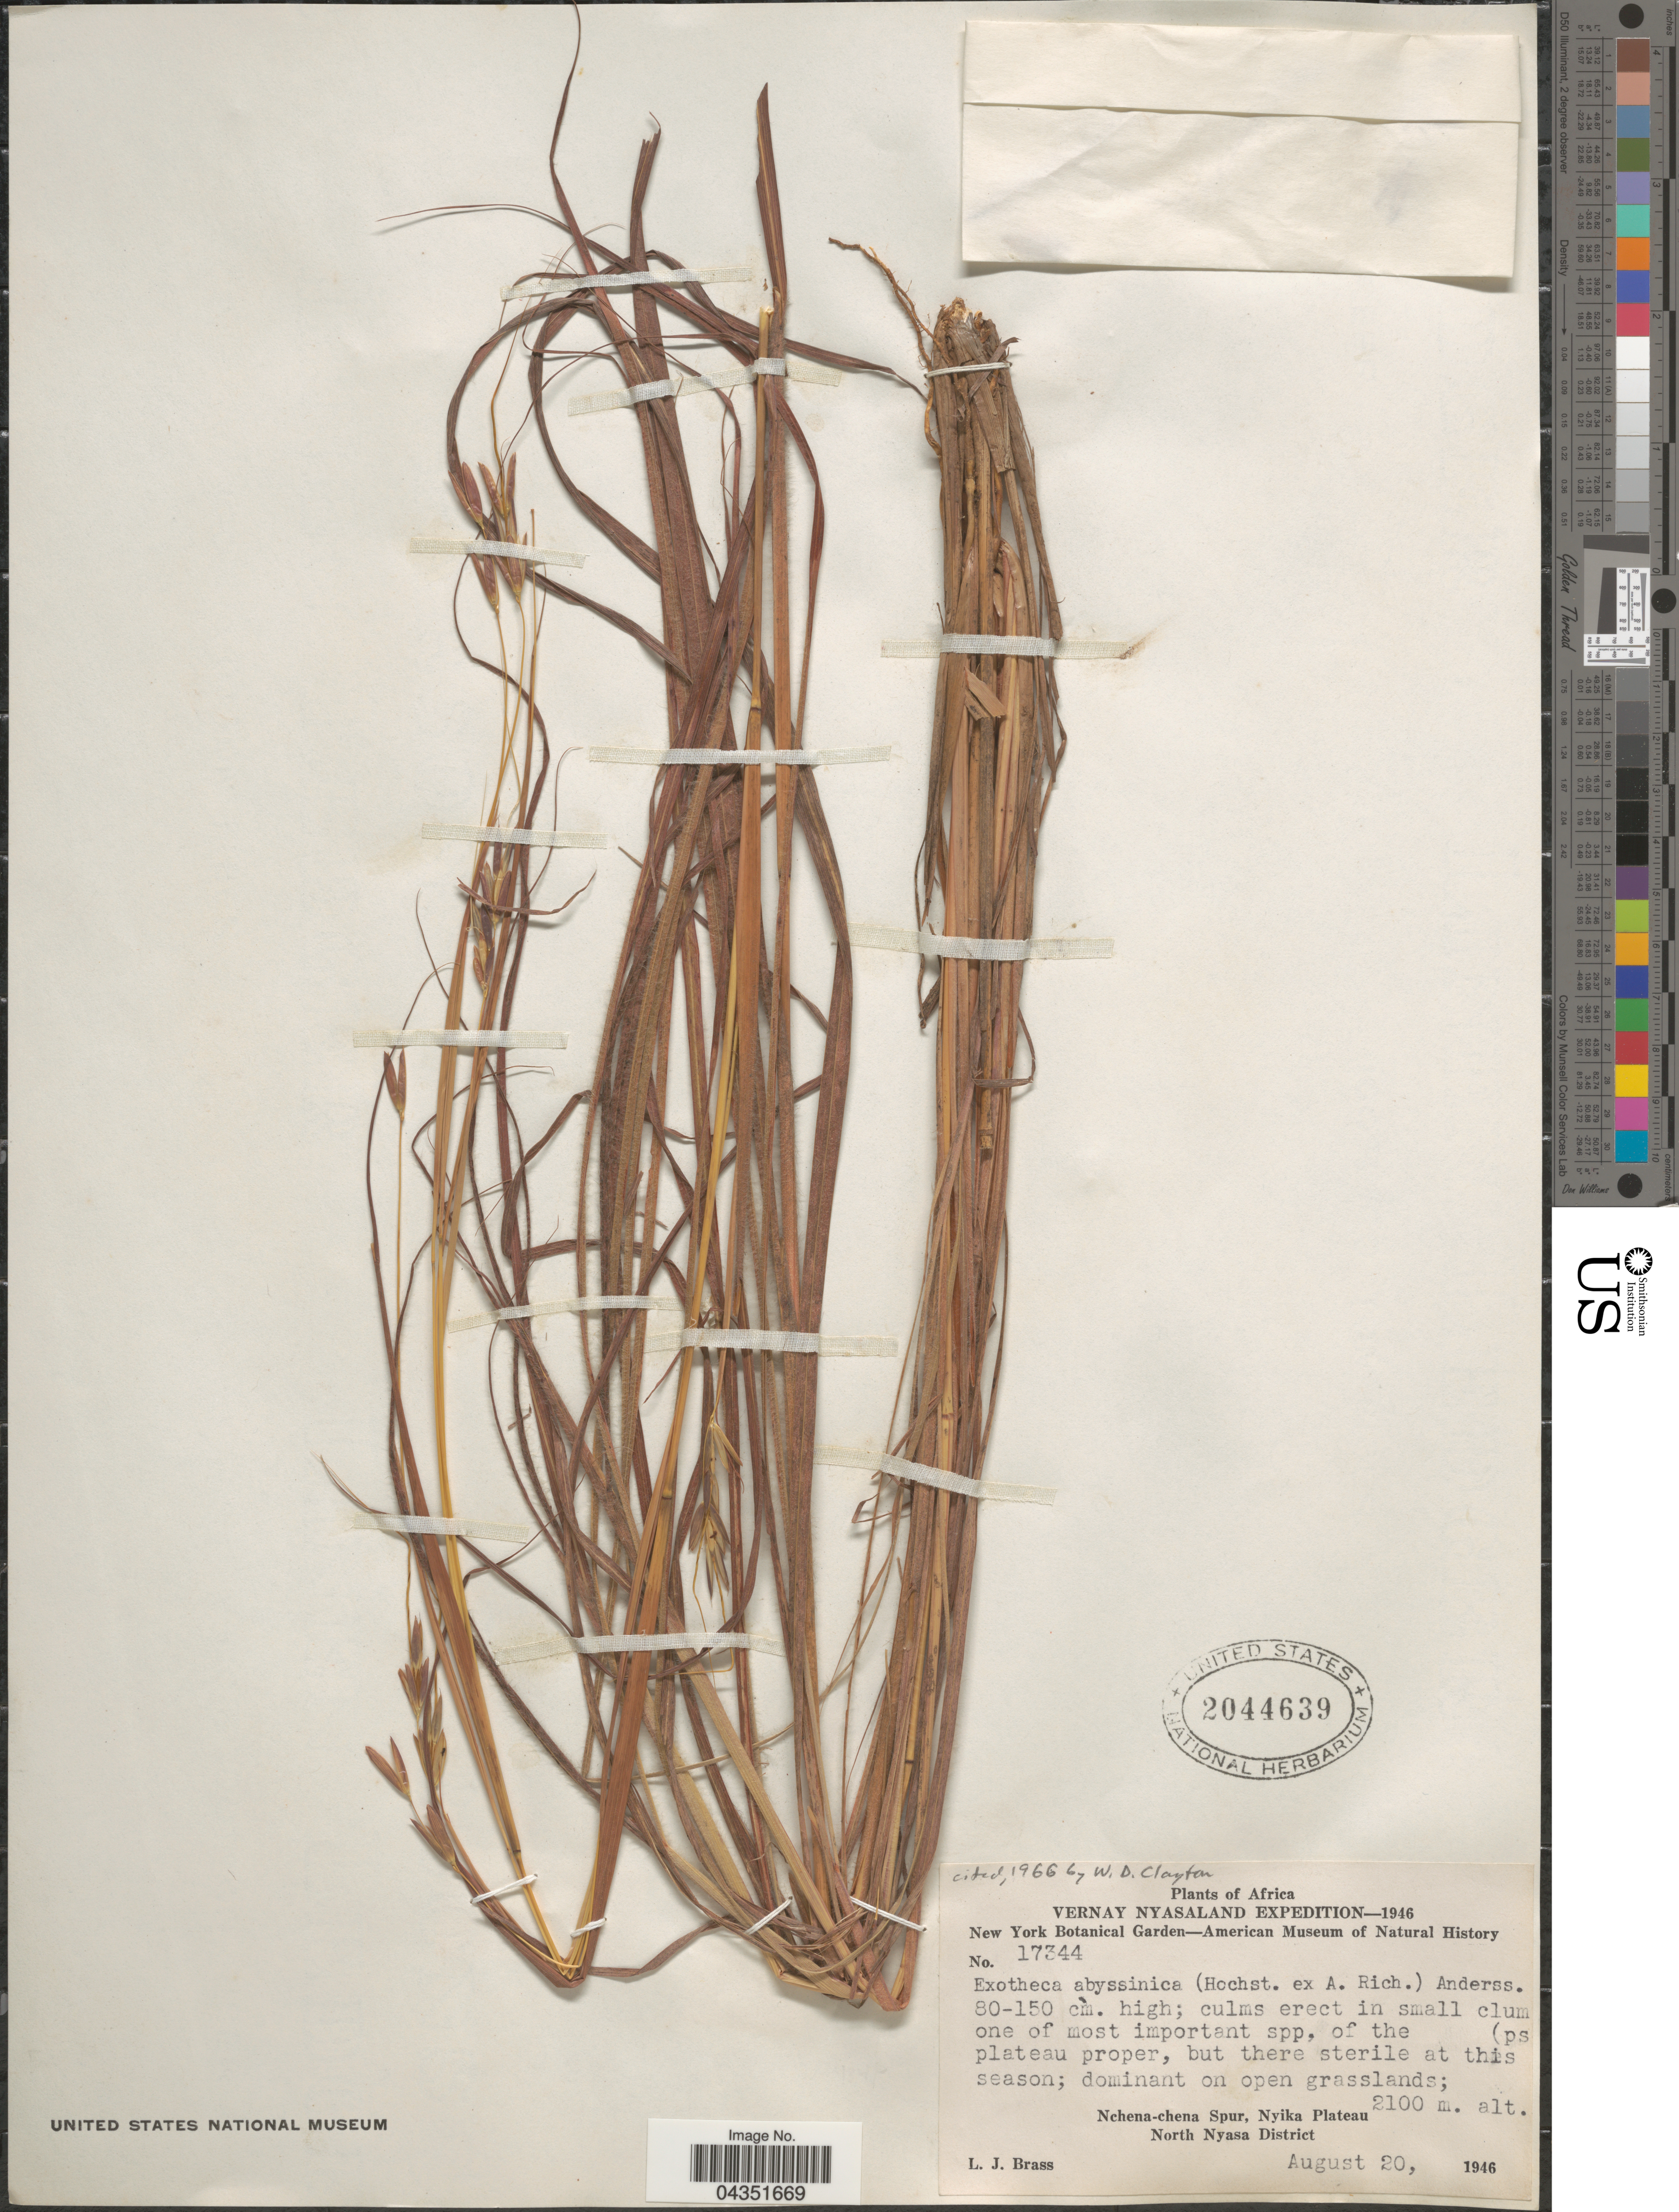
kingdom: Plantae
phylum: Tracheophyta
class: Liliopsida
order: Poales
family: Poaceae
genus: Exotheca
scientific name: Exotheca abyssinica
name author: (Hochst. ex A. Rich.) Andersson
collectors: L. J. Brass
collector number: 17344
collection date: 1946-08-20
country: Malawi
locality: Vernay Nyasaland Expedition- 1946. Nchena-chena Spur, Nyika Plateau. North Nyasa District.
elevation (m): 2100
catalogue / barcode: US 2044639